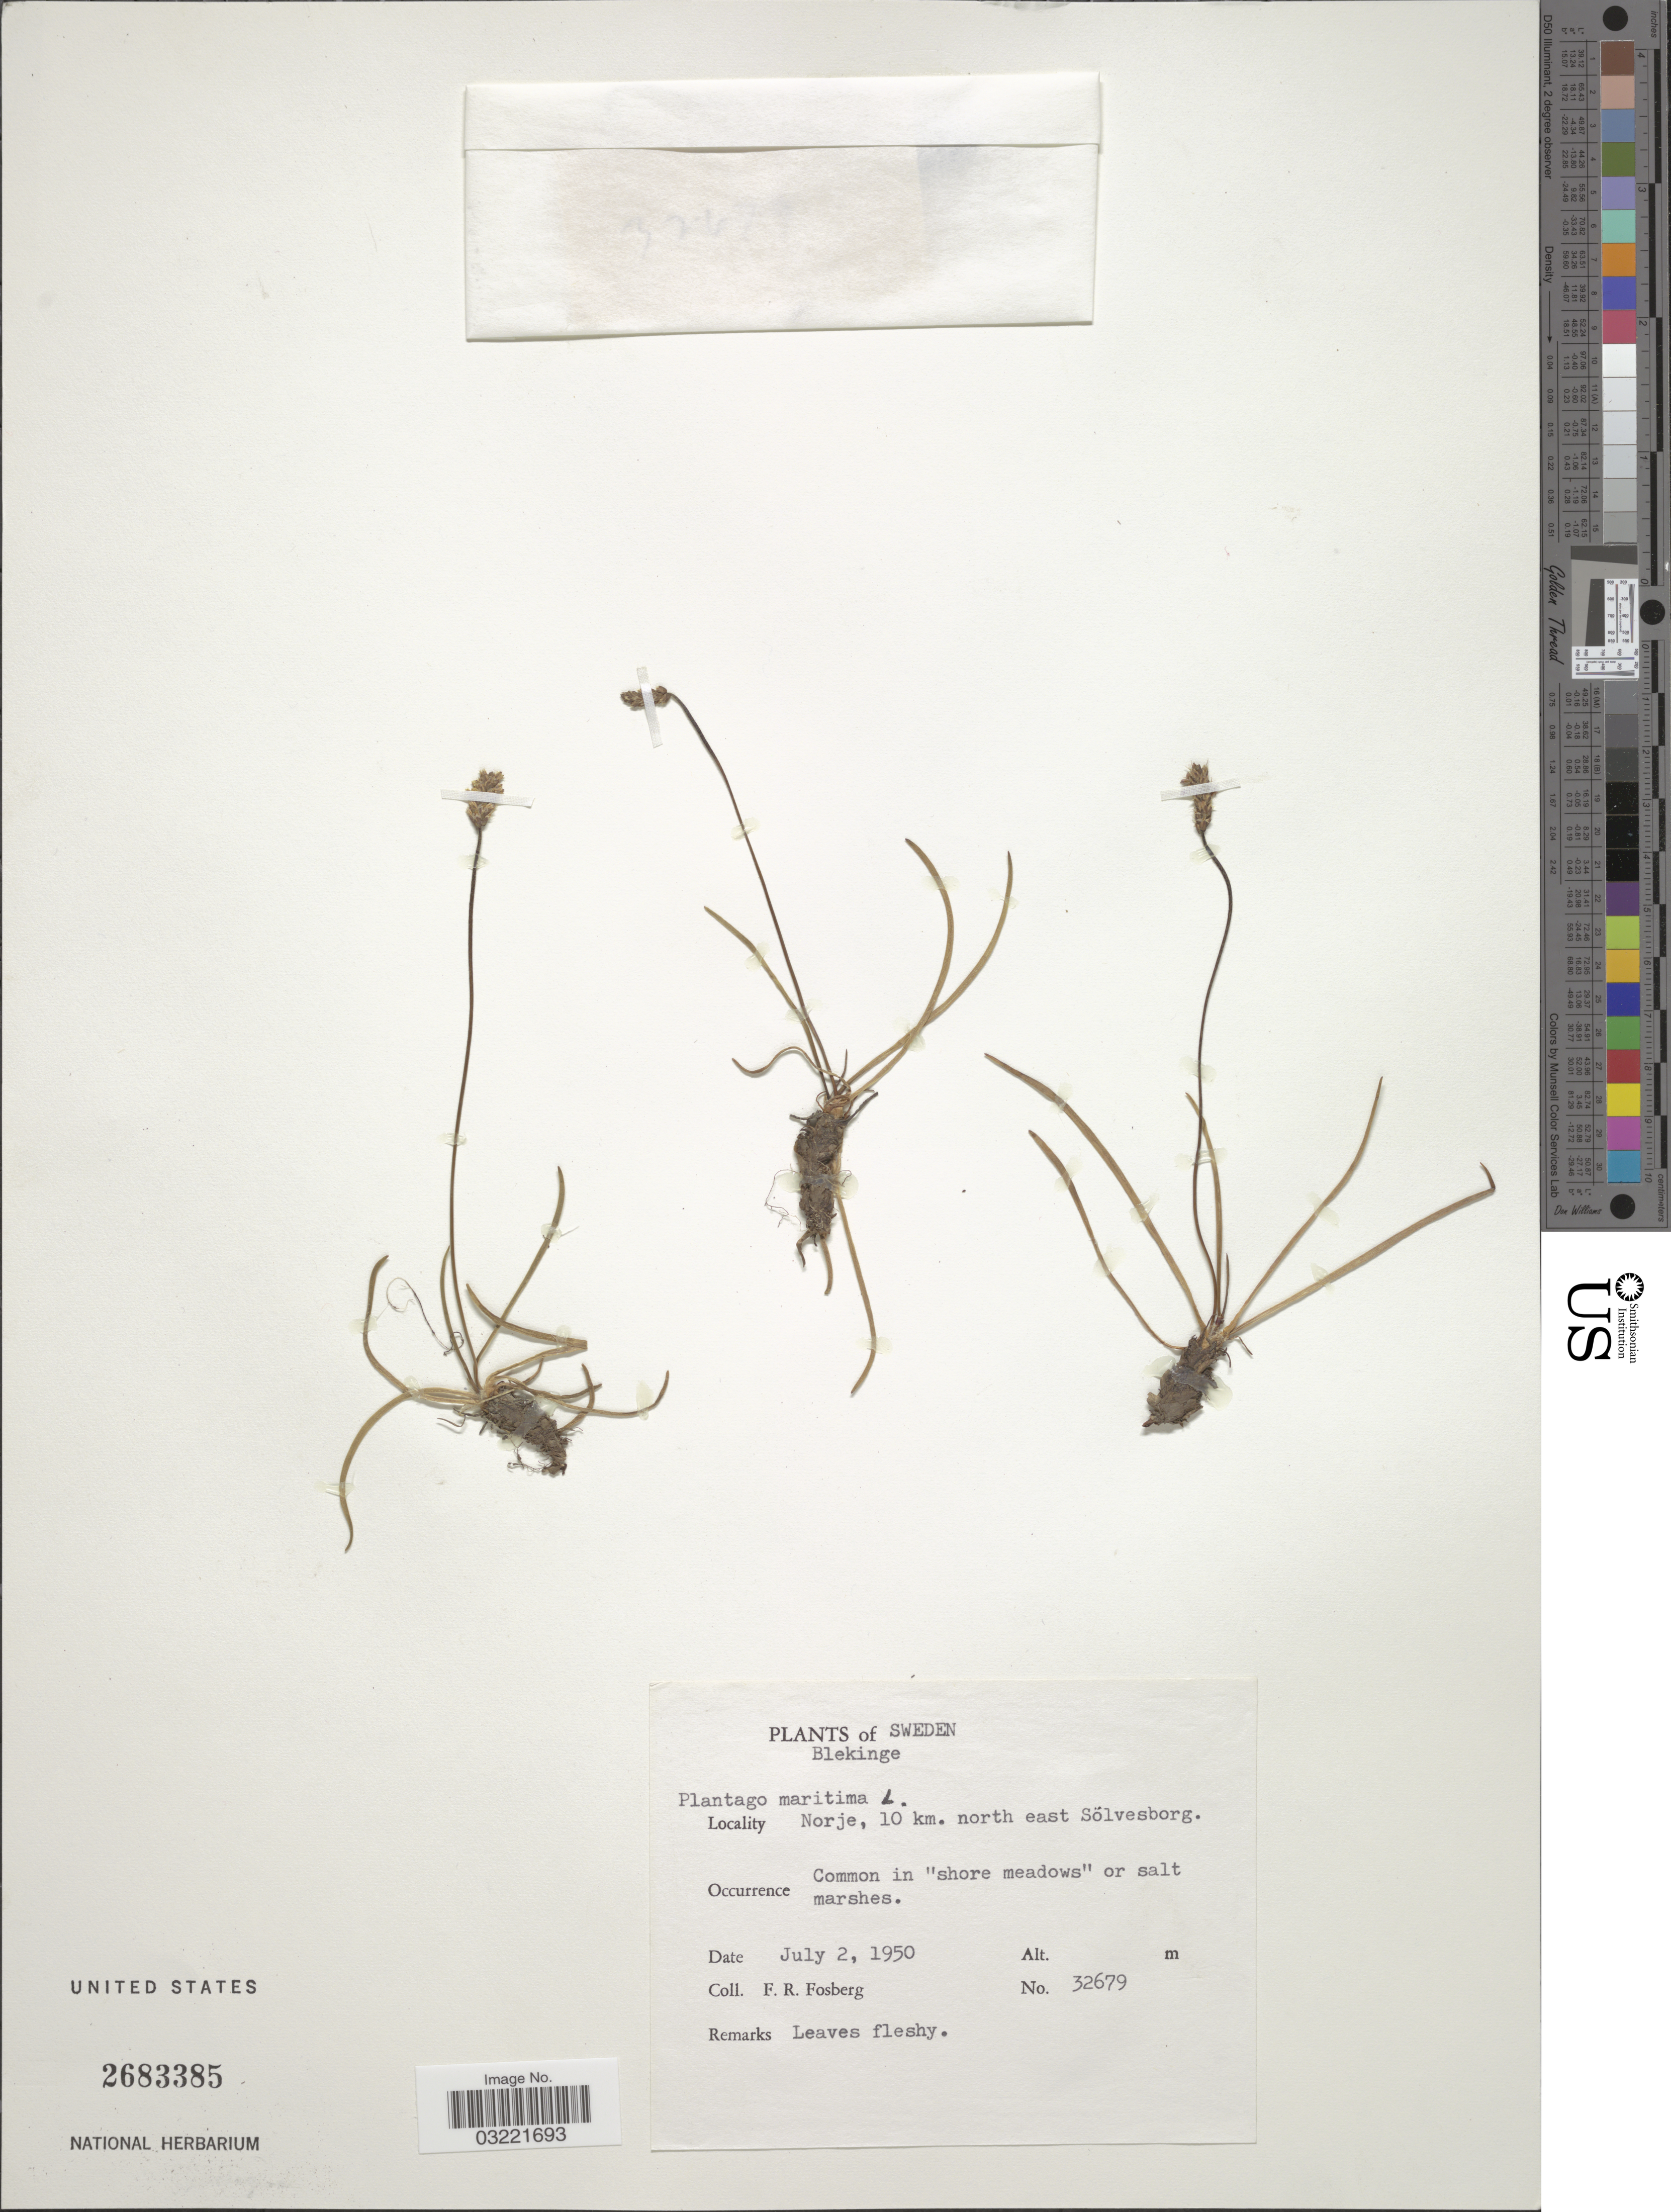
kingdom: Plantae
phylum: Tracheophyta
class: Magnoliopsida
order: Lamiales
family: Plantaginaceae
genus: Plantago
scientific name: Plantago maritima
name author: L.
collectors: F. R. Fosberg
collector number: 32679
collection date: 1950-07-02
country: Sweden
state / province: Blekinge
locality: Norje, 10 km. north east Sölvesborg.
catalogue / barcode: US 2683385